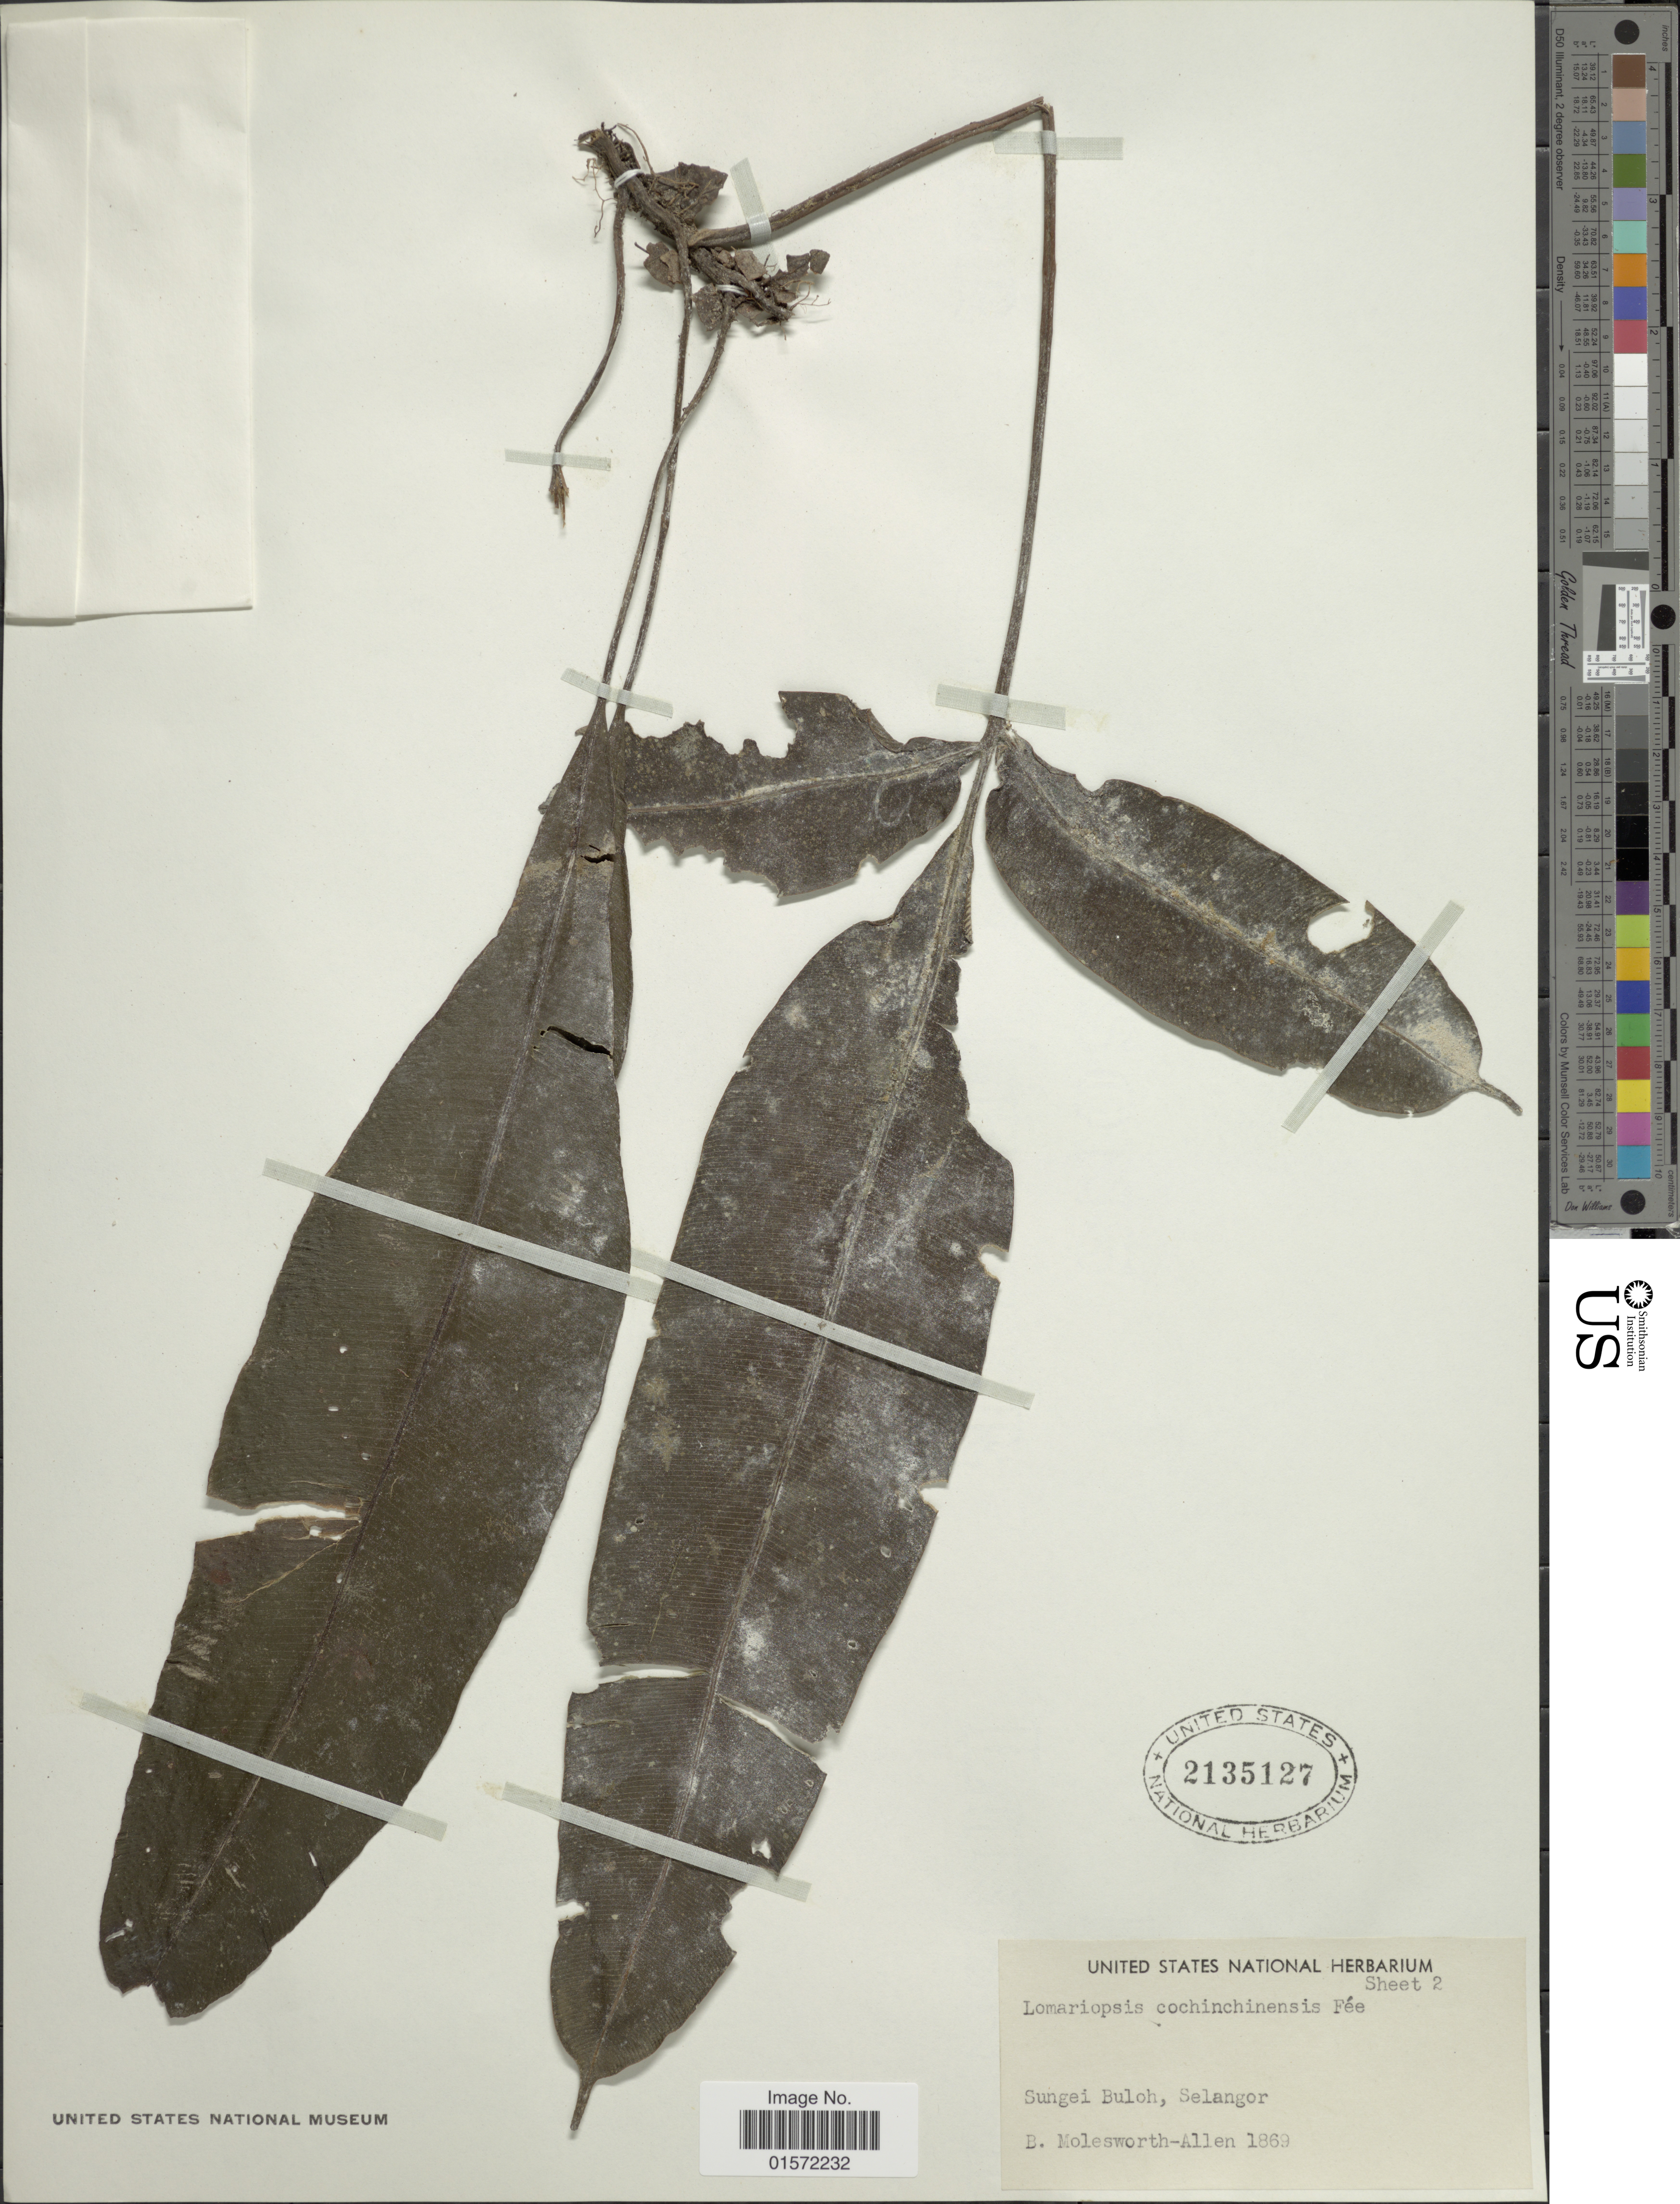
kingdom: Plantae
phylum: Tracheophyta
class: Polypodiopsida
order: Polypodiales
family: Lomariopsidaceae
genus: Lomariopsis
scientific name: Lomariopsis cochinchinensis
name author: Fée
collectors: B. E. G. Molesworth-Allen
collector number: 1869?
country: Malaysia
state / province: Selangor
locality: Sungei Buloh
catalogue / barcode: US 2135127